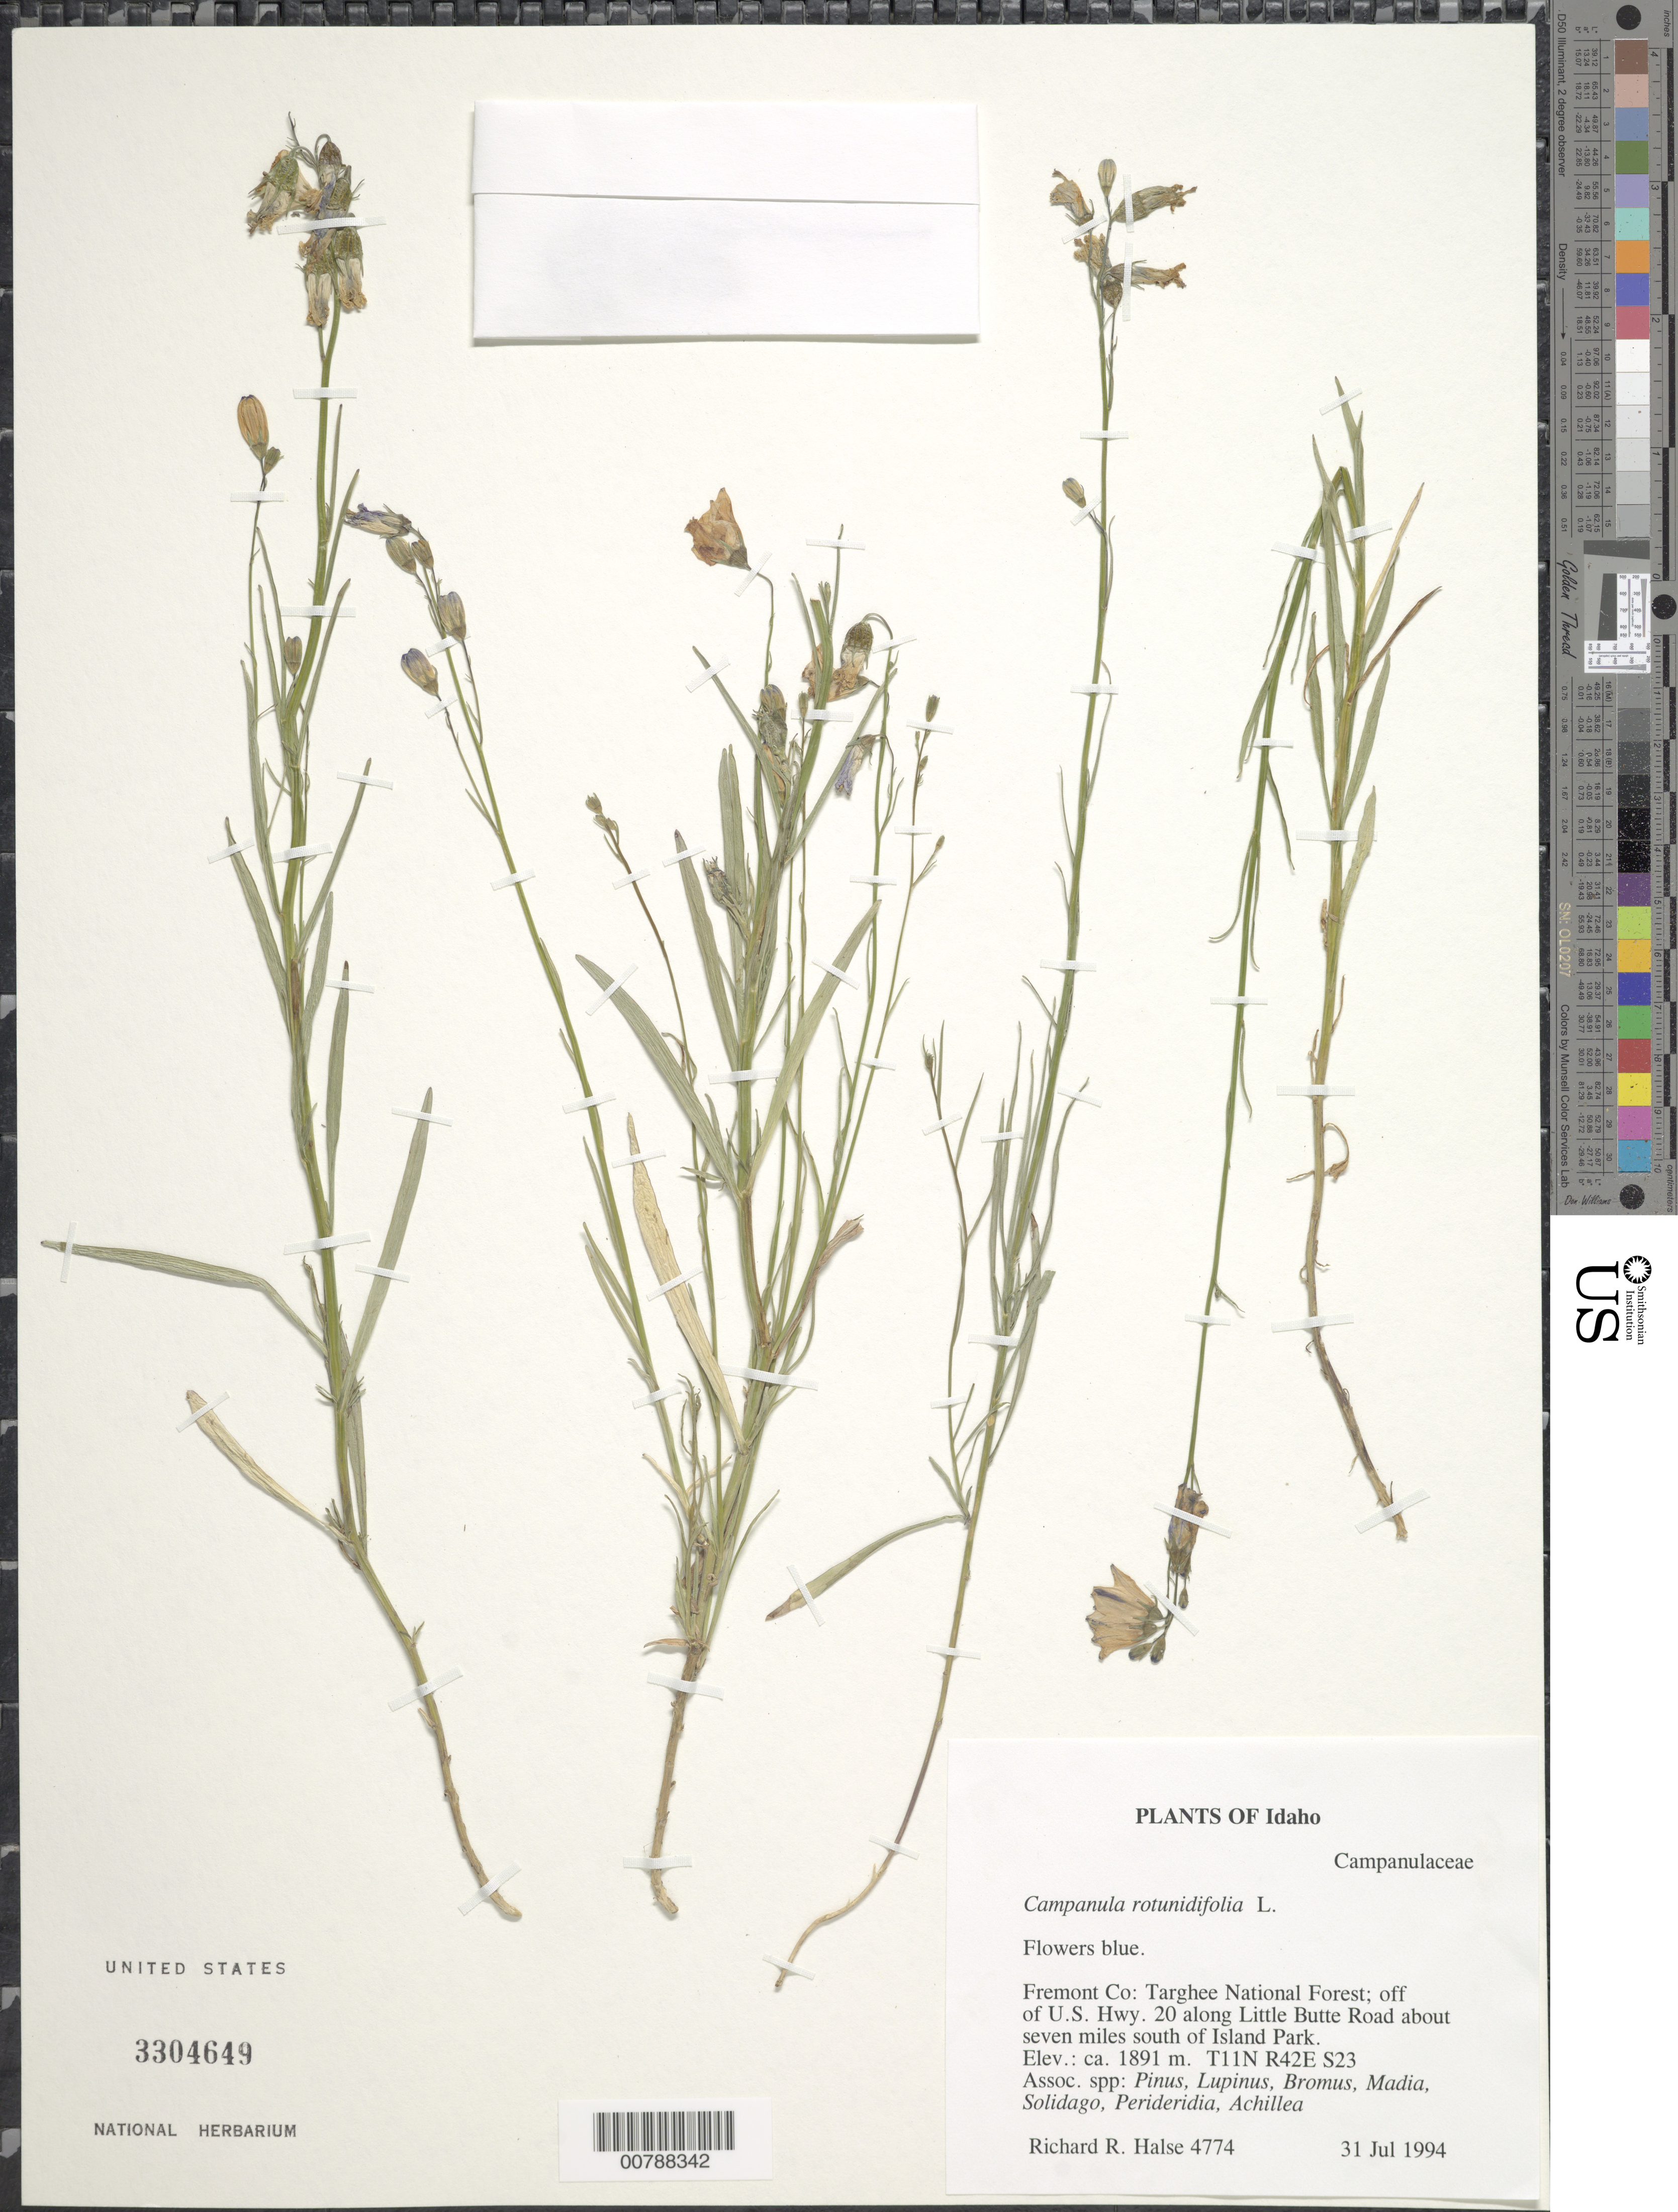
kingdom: Plantae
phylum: Tracheophyta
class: Magnoliopsida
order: Asterales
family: Campanulaceae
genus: Campanula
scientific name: Campanula rotundifolia L. Cordilleran race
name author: L.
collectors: R. Halse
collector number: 4774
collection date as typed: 31 Jul 1994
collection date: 1994-07-31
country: United States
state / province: Idaho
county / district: Fremont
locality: Targhee National Forest; off of U.S. Hwy. 20 along Little Butte Road about seven miles south of Island Park. T11N R42E S23.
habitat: Assoc. spp.: Pinus, Lupinus, Bromus, Madia, Solidago, Perideridia, Achillea.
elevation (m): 1891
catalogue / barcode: US 3304649